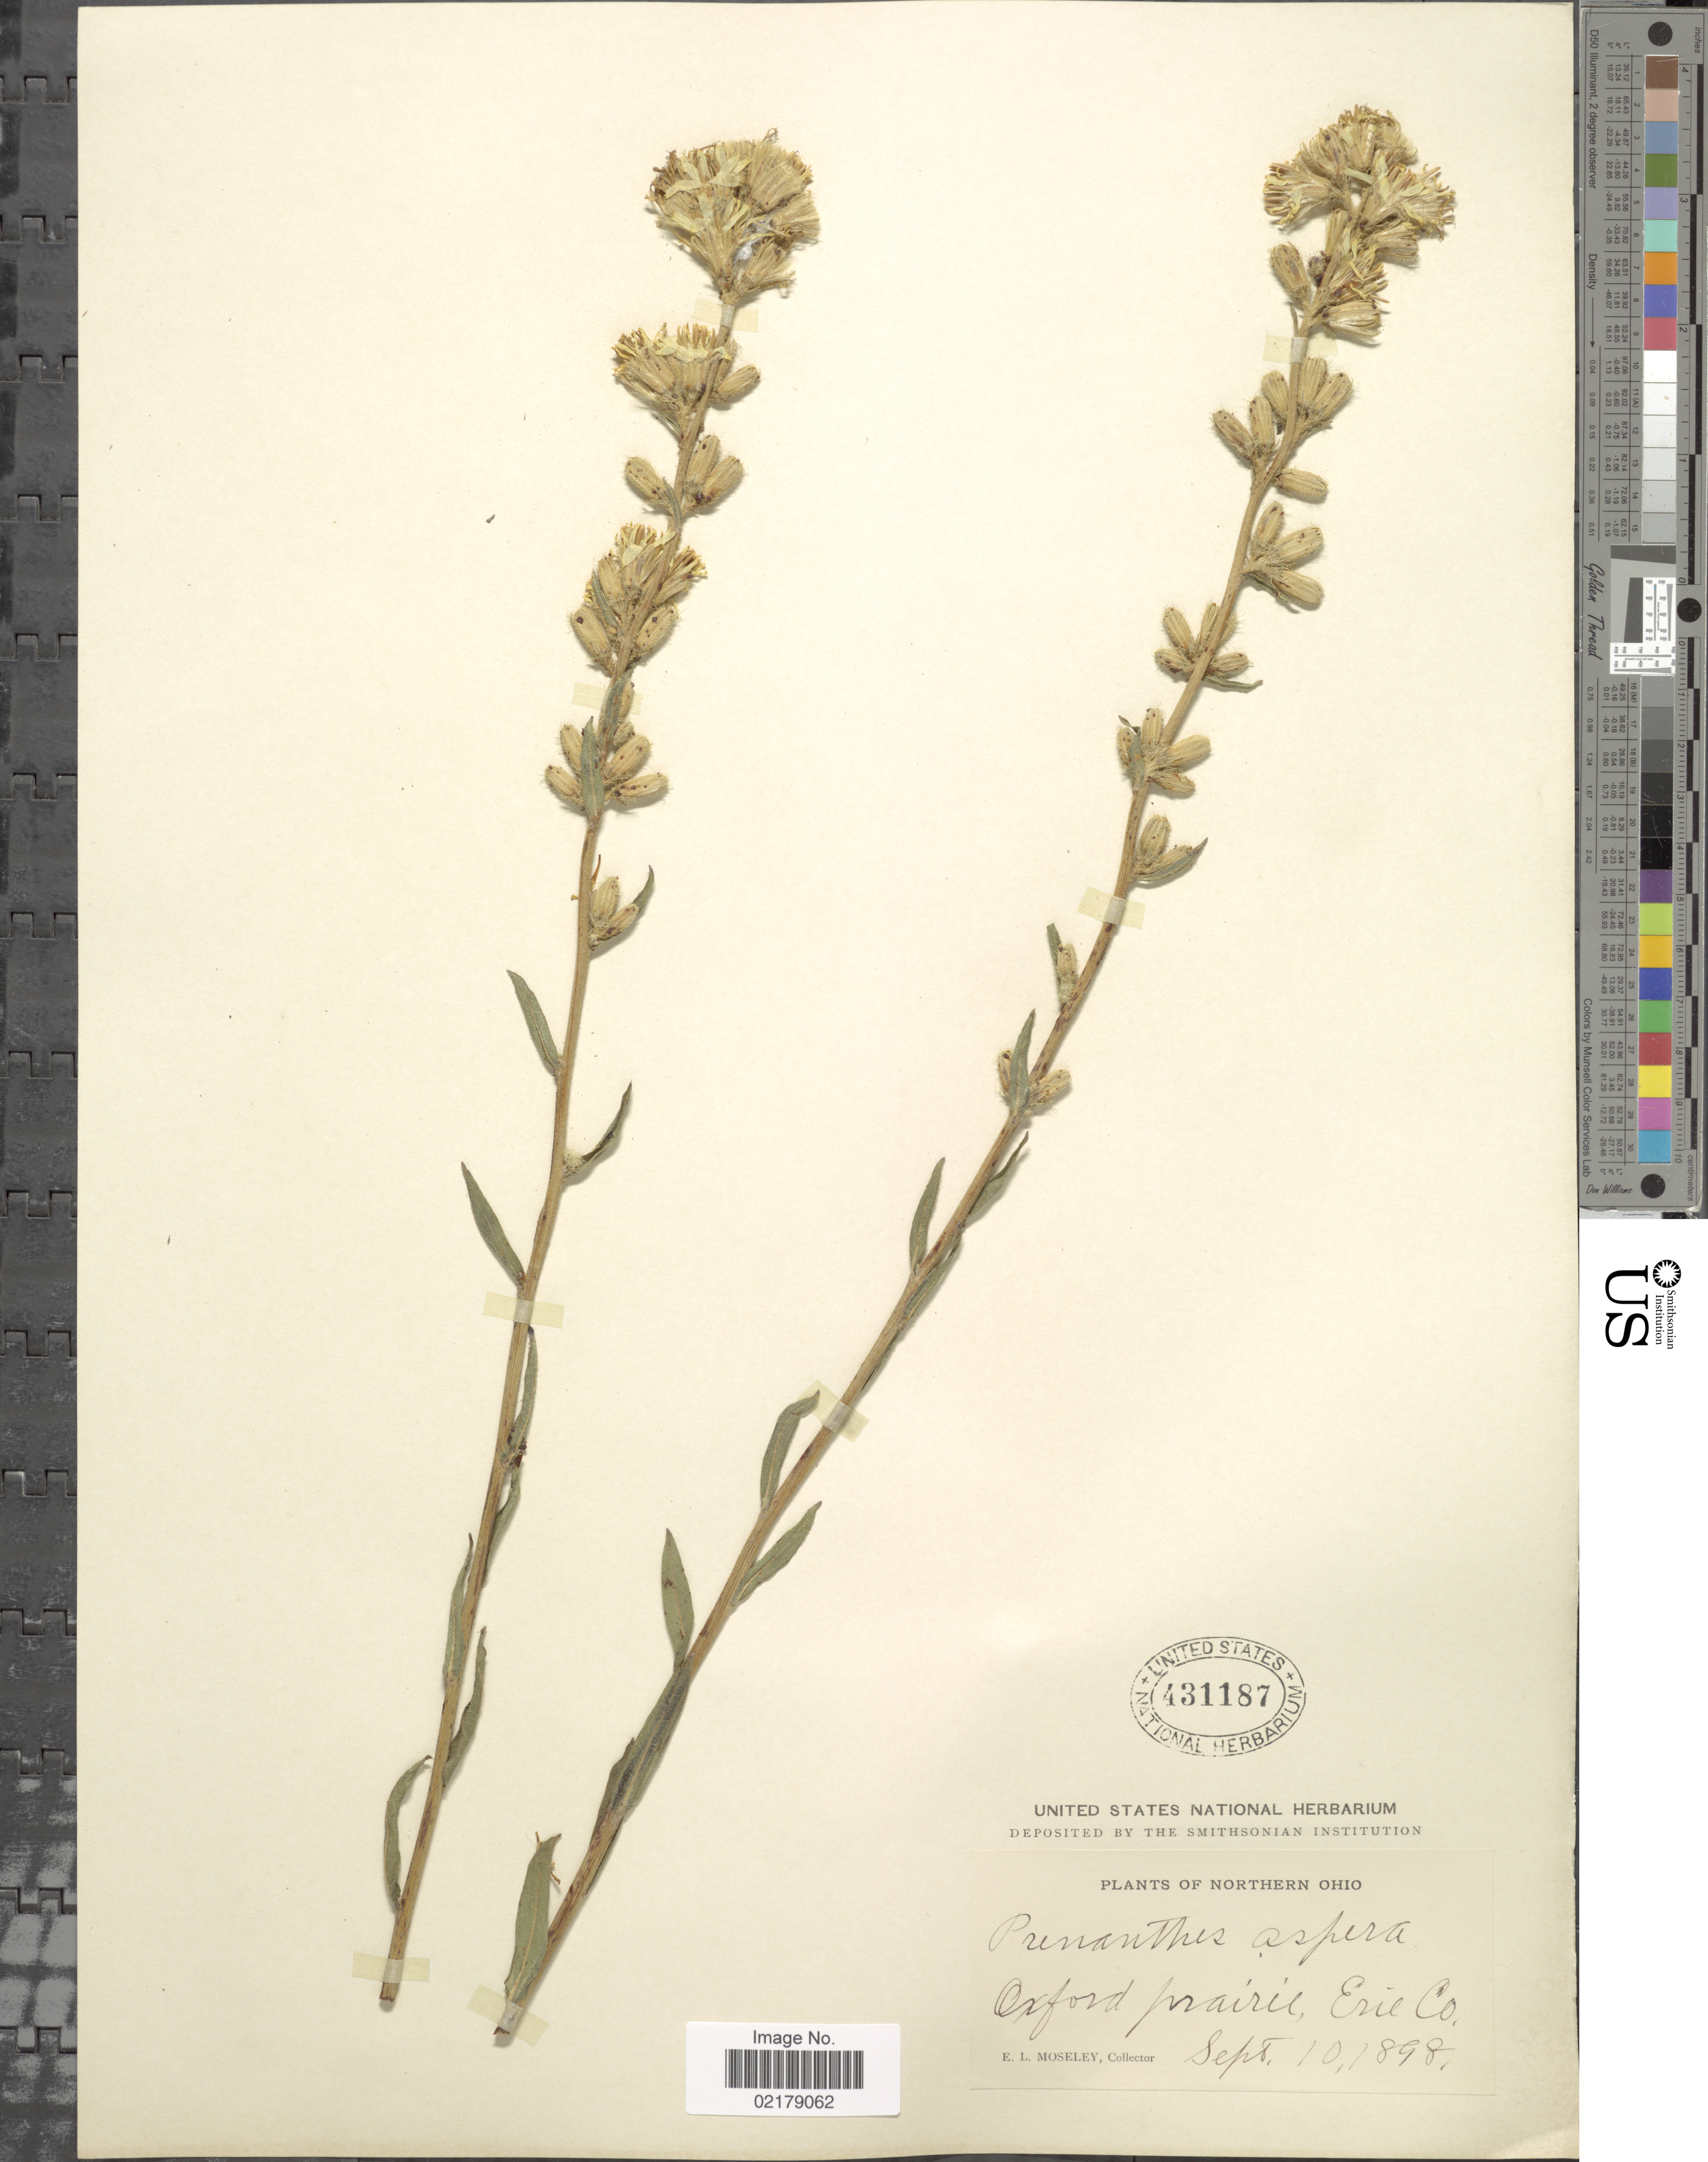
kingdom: Plantae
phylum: Tracheophyta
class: Magnoliopsida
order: Asterales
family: Asteraceae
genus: Nabalus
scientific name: Nabalus asper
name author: (Michx.) Torr. & A. Gray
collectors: E. Moseley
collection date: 1898-09-10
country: United States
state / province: Ohio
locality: Northern Ohio, Oxford prairie, Erie Co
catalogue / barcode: US 431187